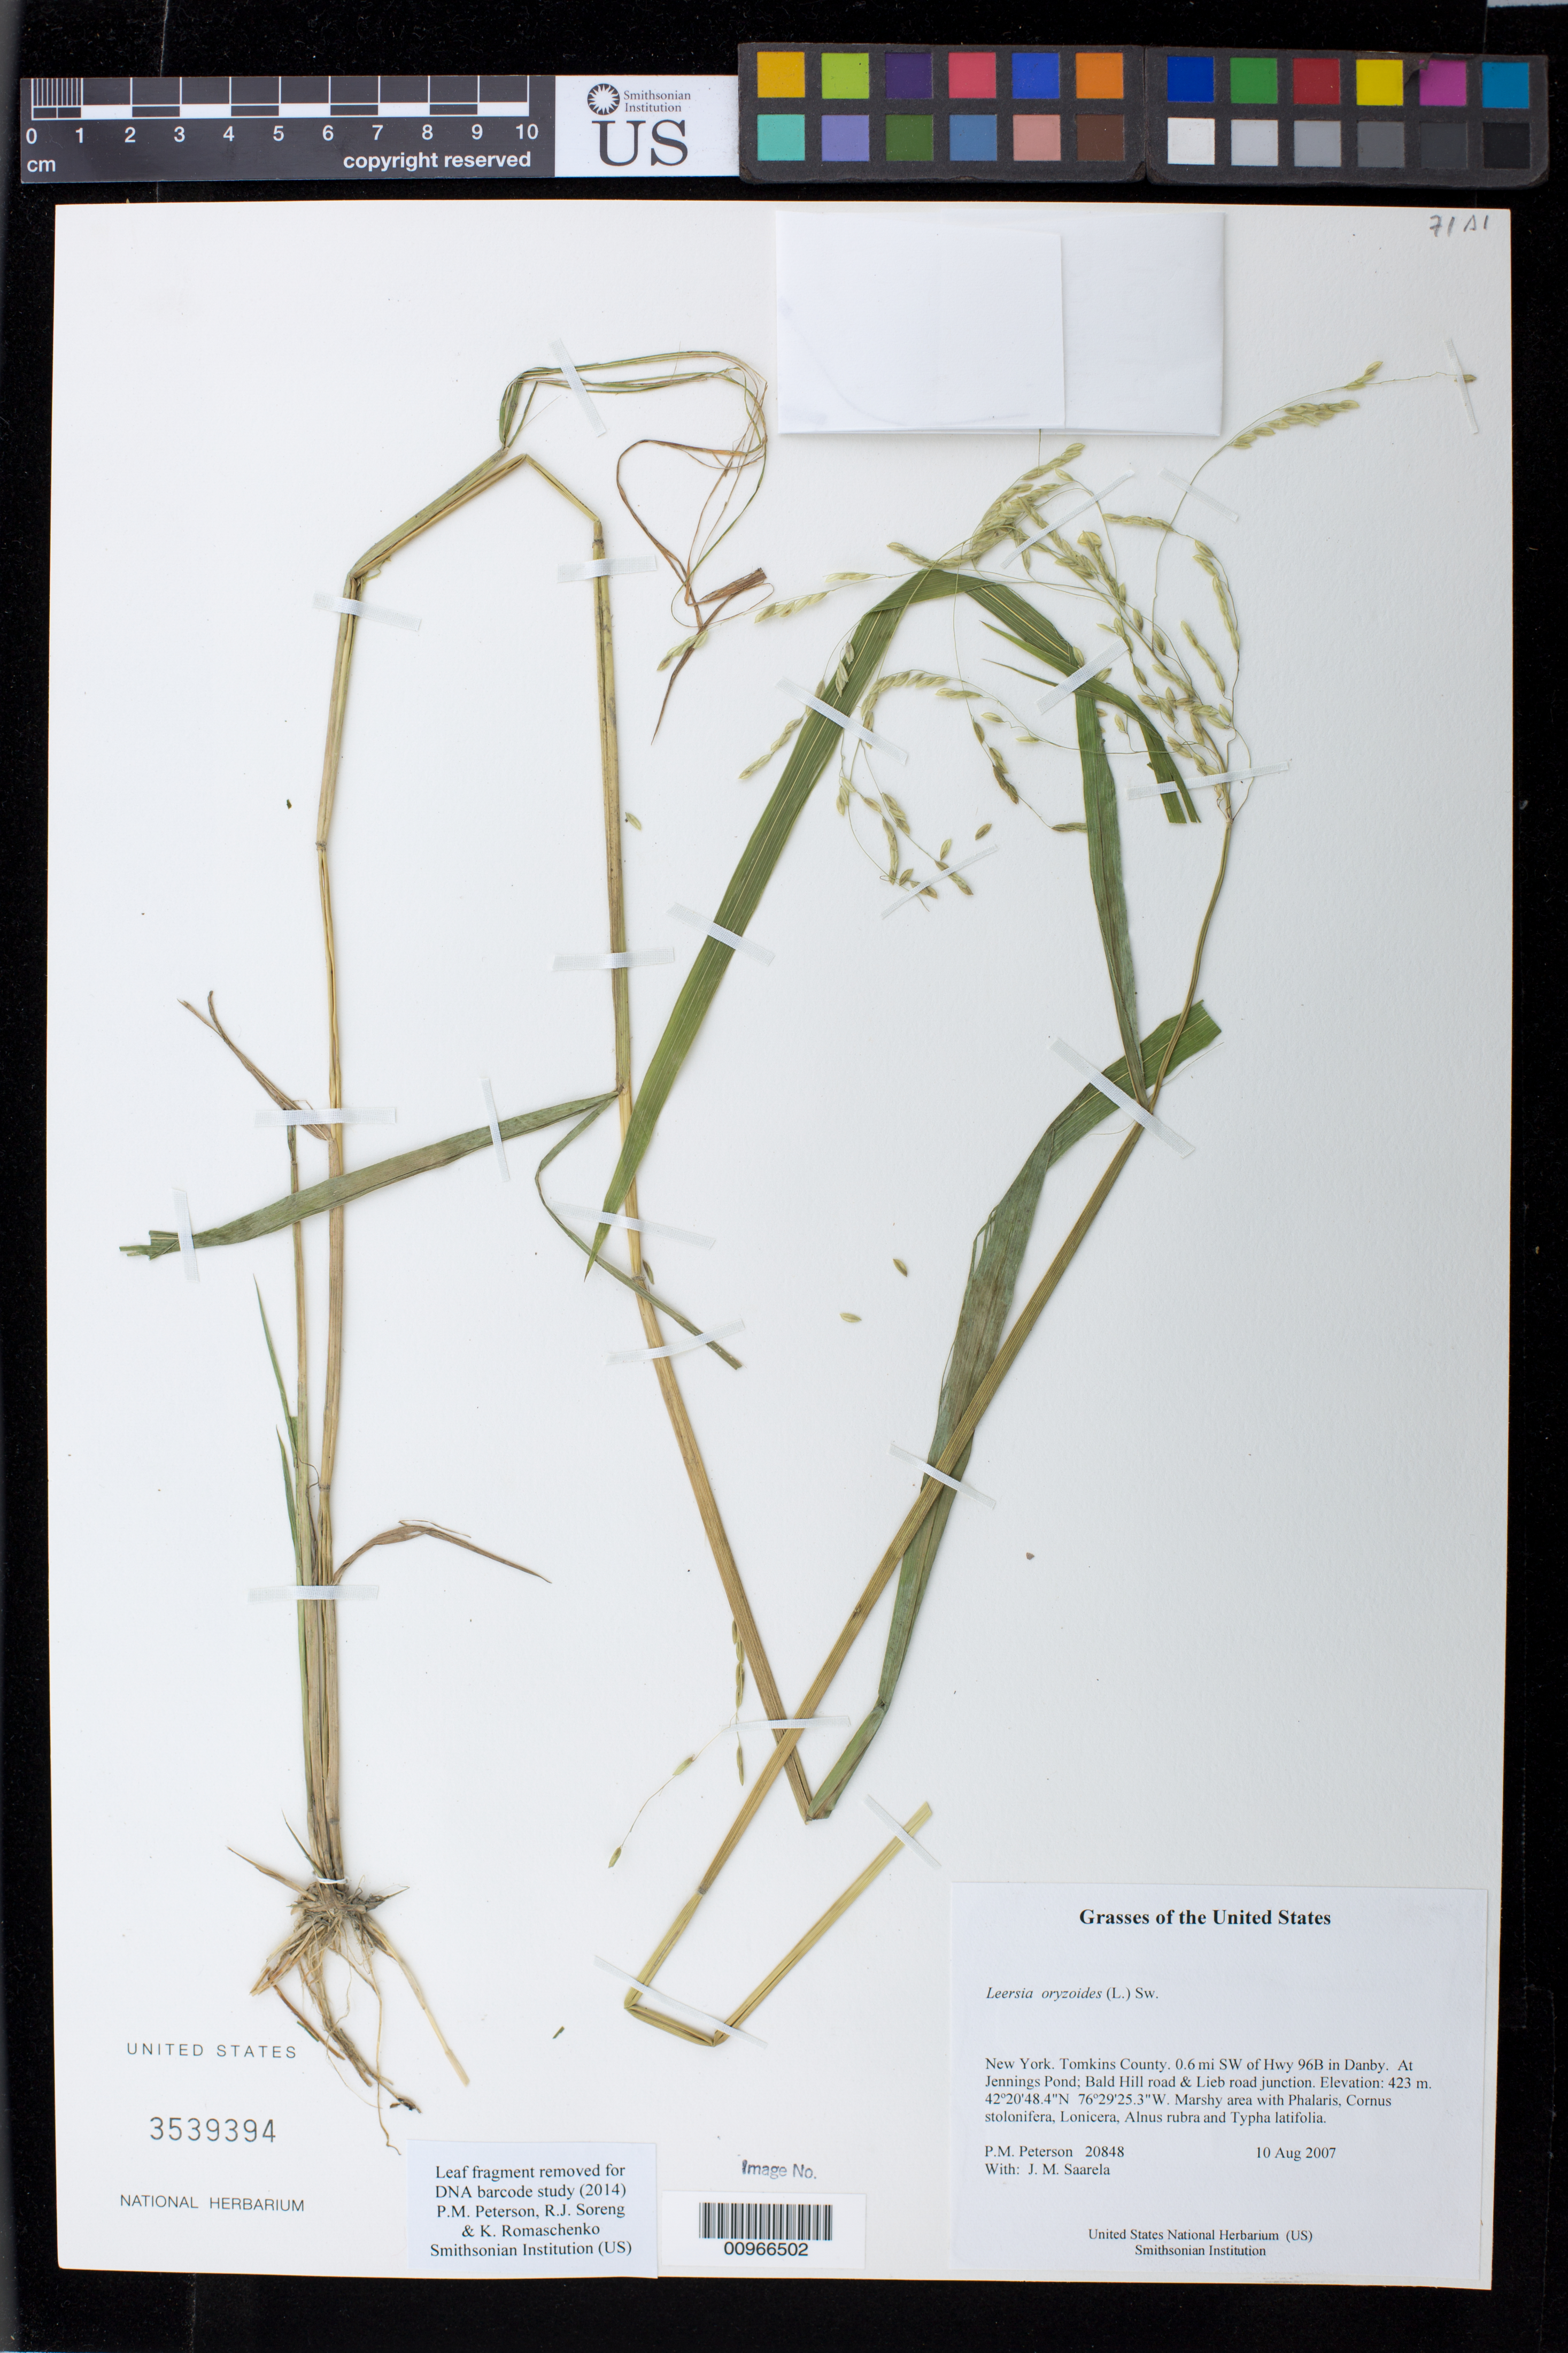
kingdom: Plantae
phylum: Tracheophyta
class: Liliopsida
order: Poales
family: Poaceae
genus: Leersia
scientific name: Leersia oryzoides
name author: (L.) Sw.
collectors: P. M. Peterson & J. Saarela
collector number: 20848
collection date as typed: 10 Aug 2007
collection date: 2007-08-10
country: United States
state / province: New York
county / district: Tomkins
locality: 0.6 mi SW of Hwy 96B in Danby. At Jennings Pond; Bald Hill road & Lieb road junction.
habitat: Marshy area with Phalaris, Cornus stolonifera, Lonicera, Alnus rubra and Typha latifolia.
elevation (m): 423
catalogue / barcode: US 3539394